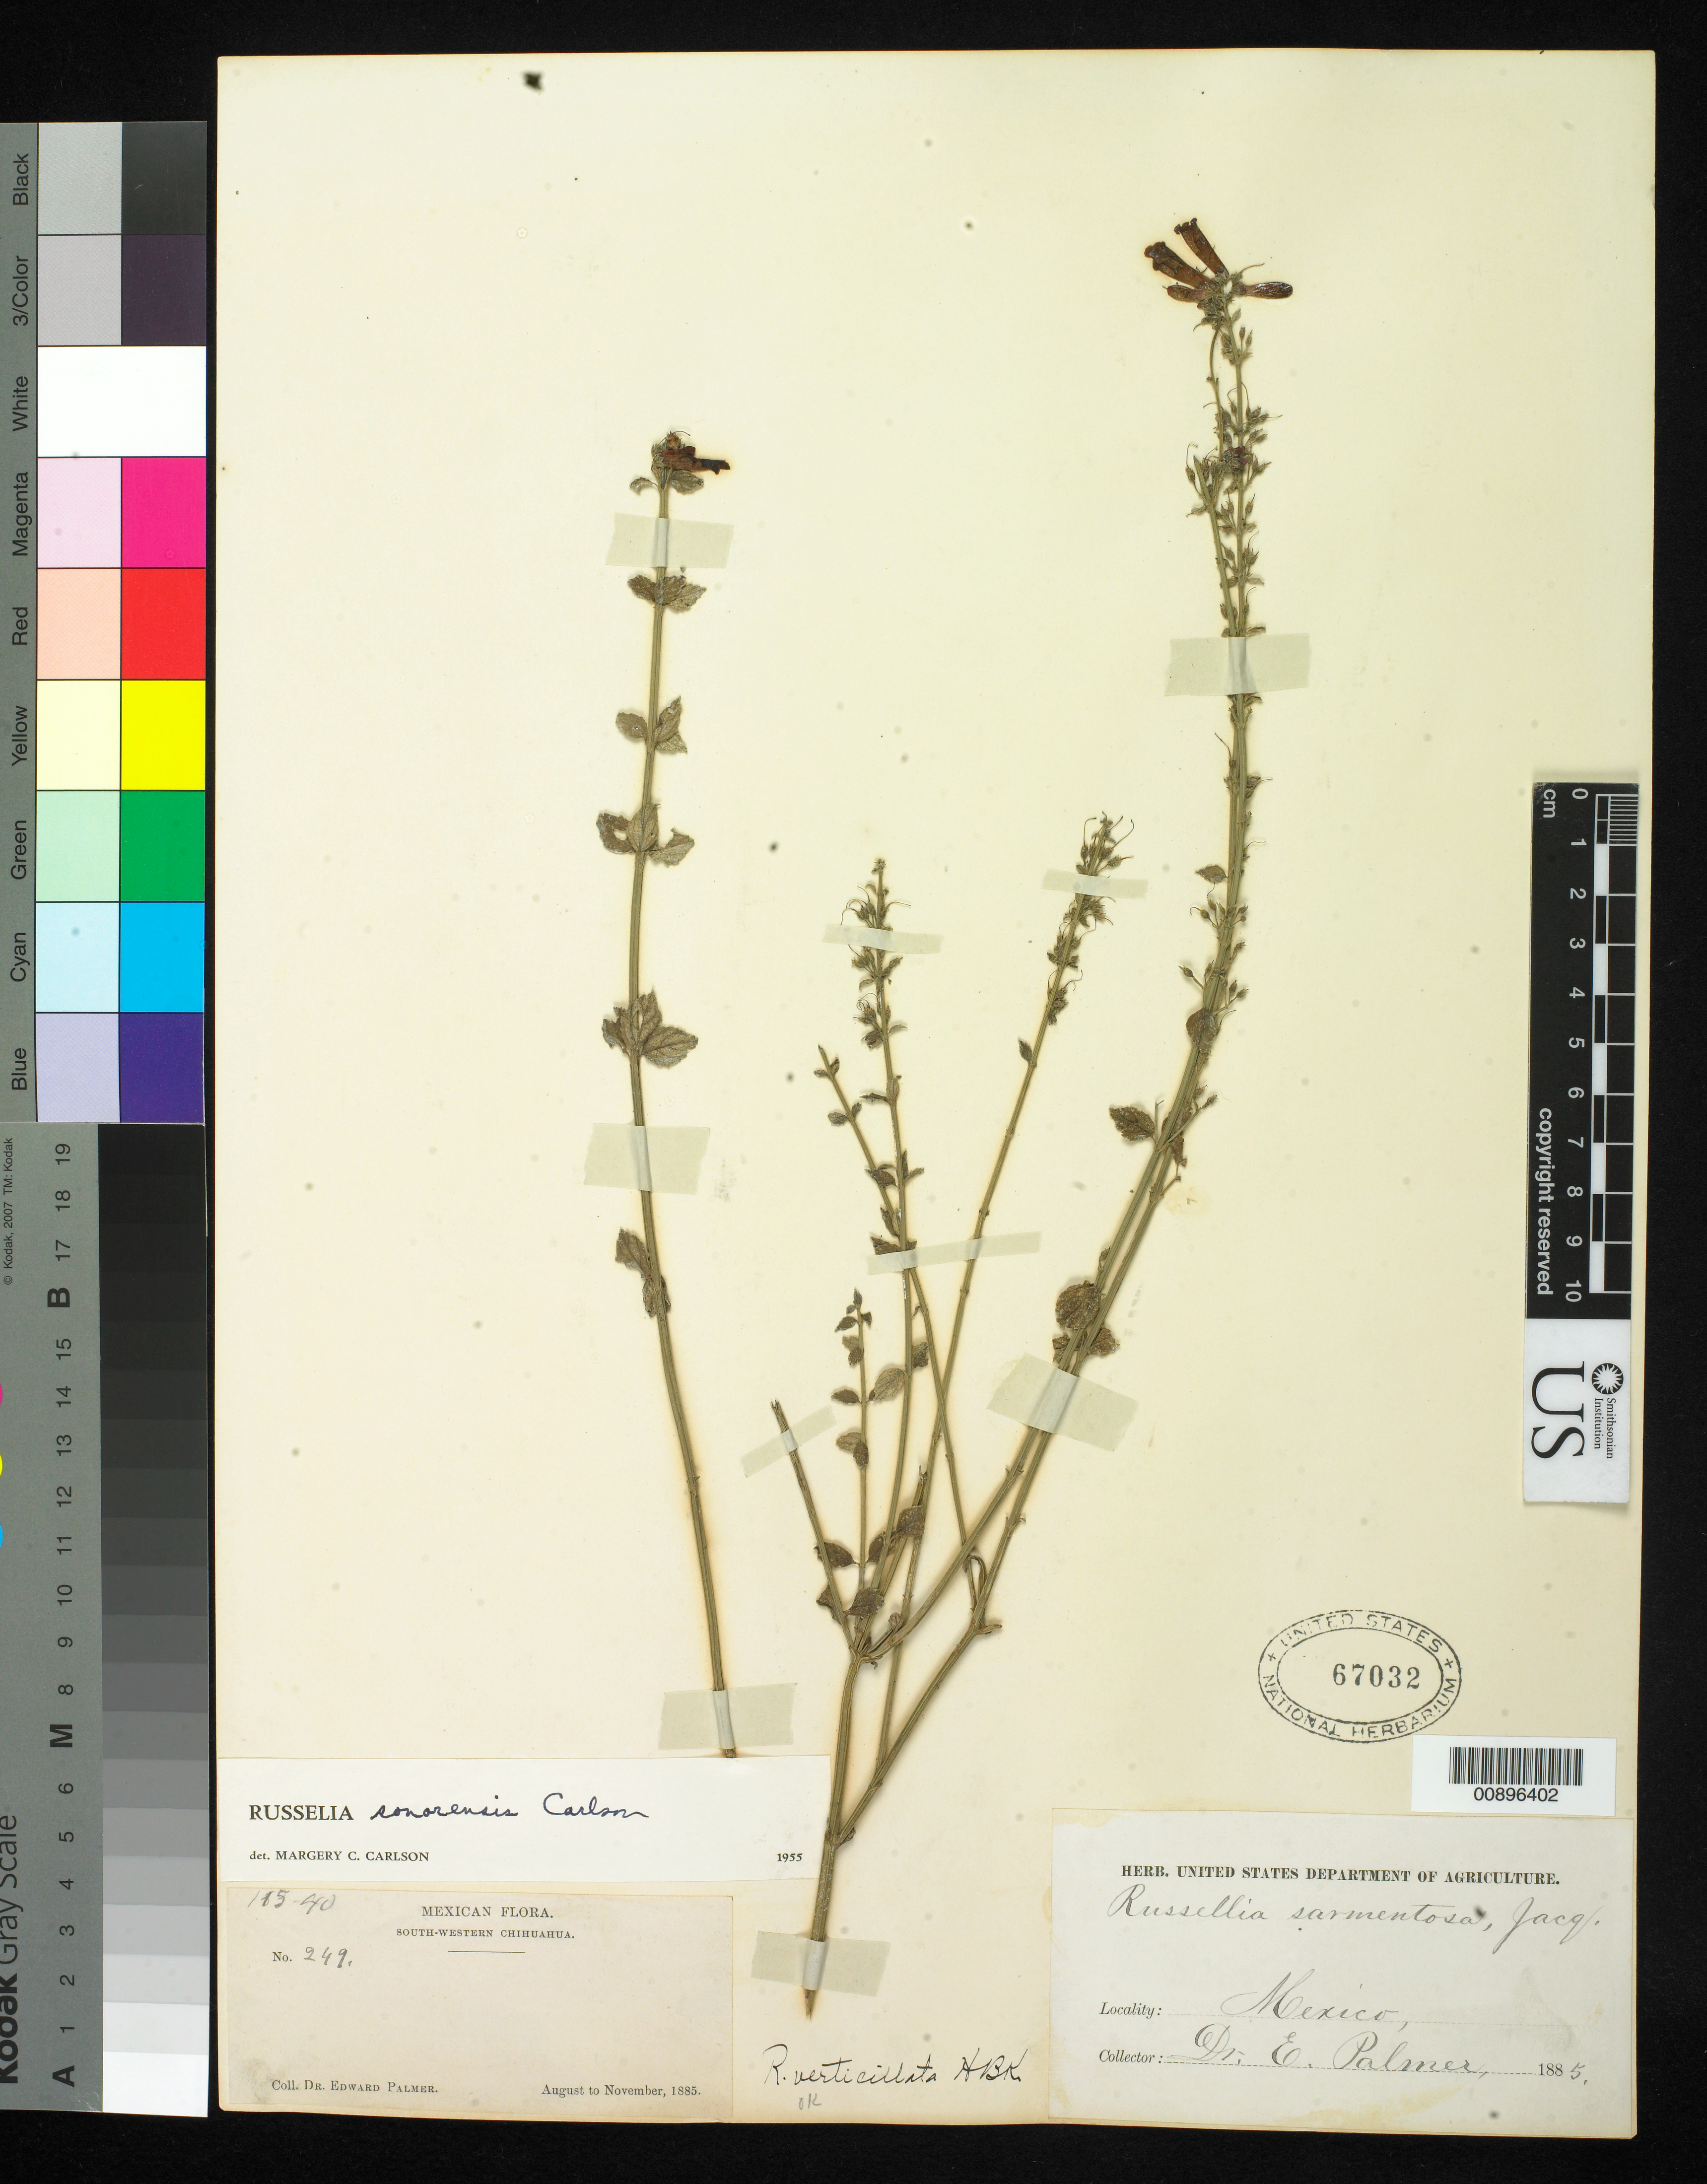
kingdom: Plantae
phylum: Tracheophyta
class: Magnoliopsida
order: Lamiales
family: Plantaginaceae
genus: Russelia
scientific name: Russelia sonorensis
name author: Carlson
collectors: E. Palmer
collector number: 249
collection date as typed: Aug 1885 to -- Nov 1885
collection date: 1885-08/1885-11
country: Mexico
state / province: Chihuahua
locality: South-Western Chihuahua.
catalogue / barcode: US 67032